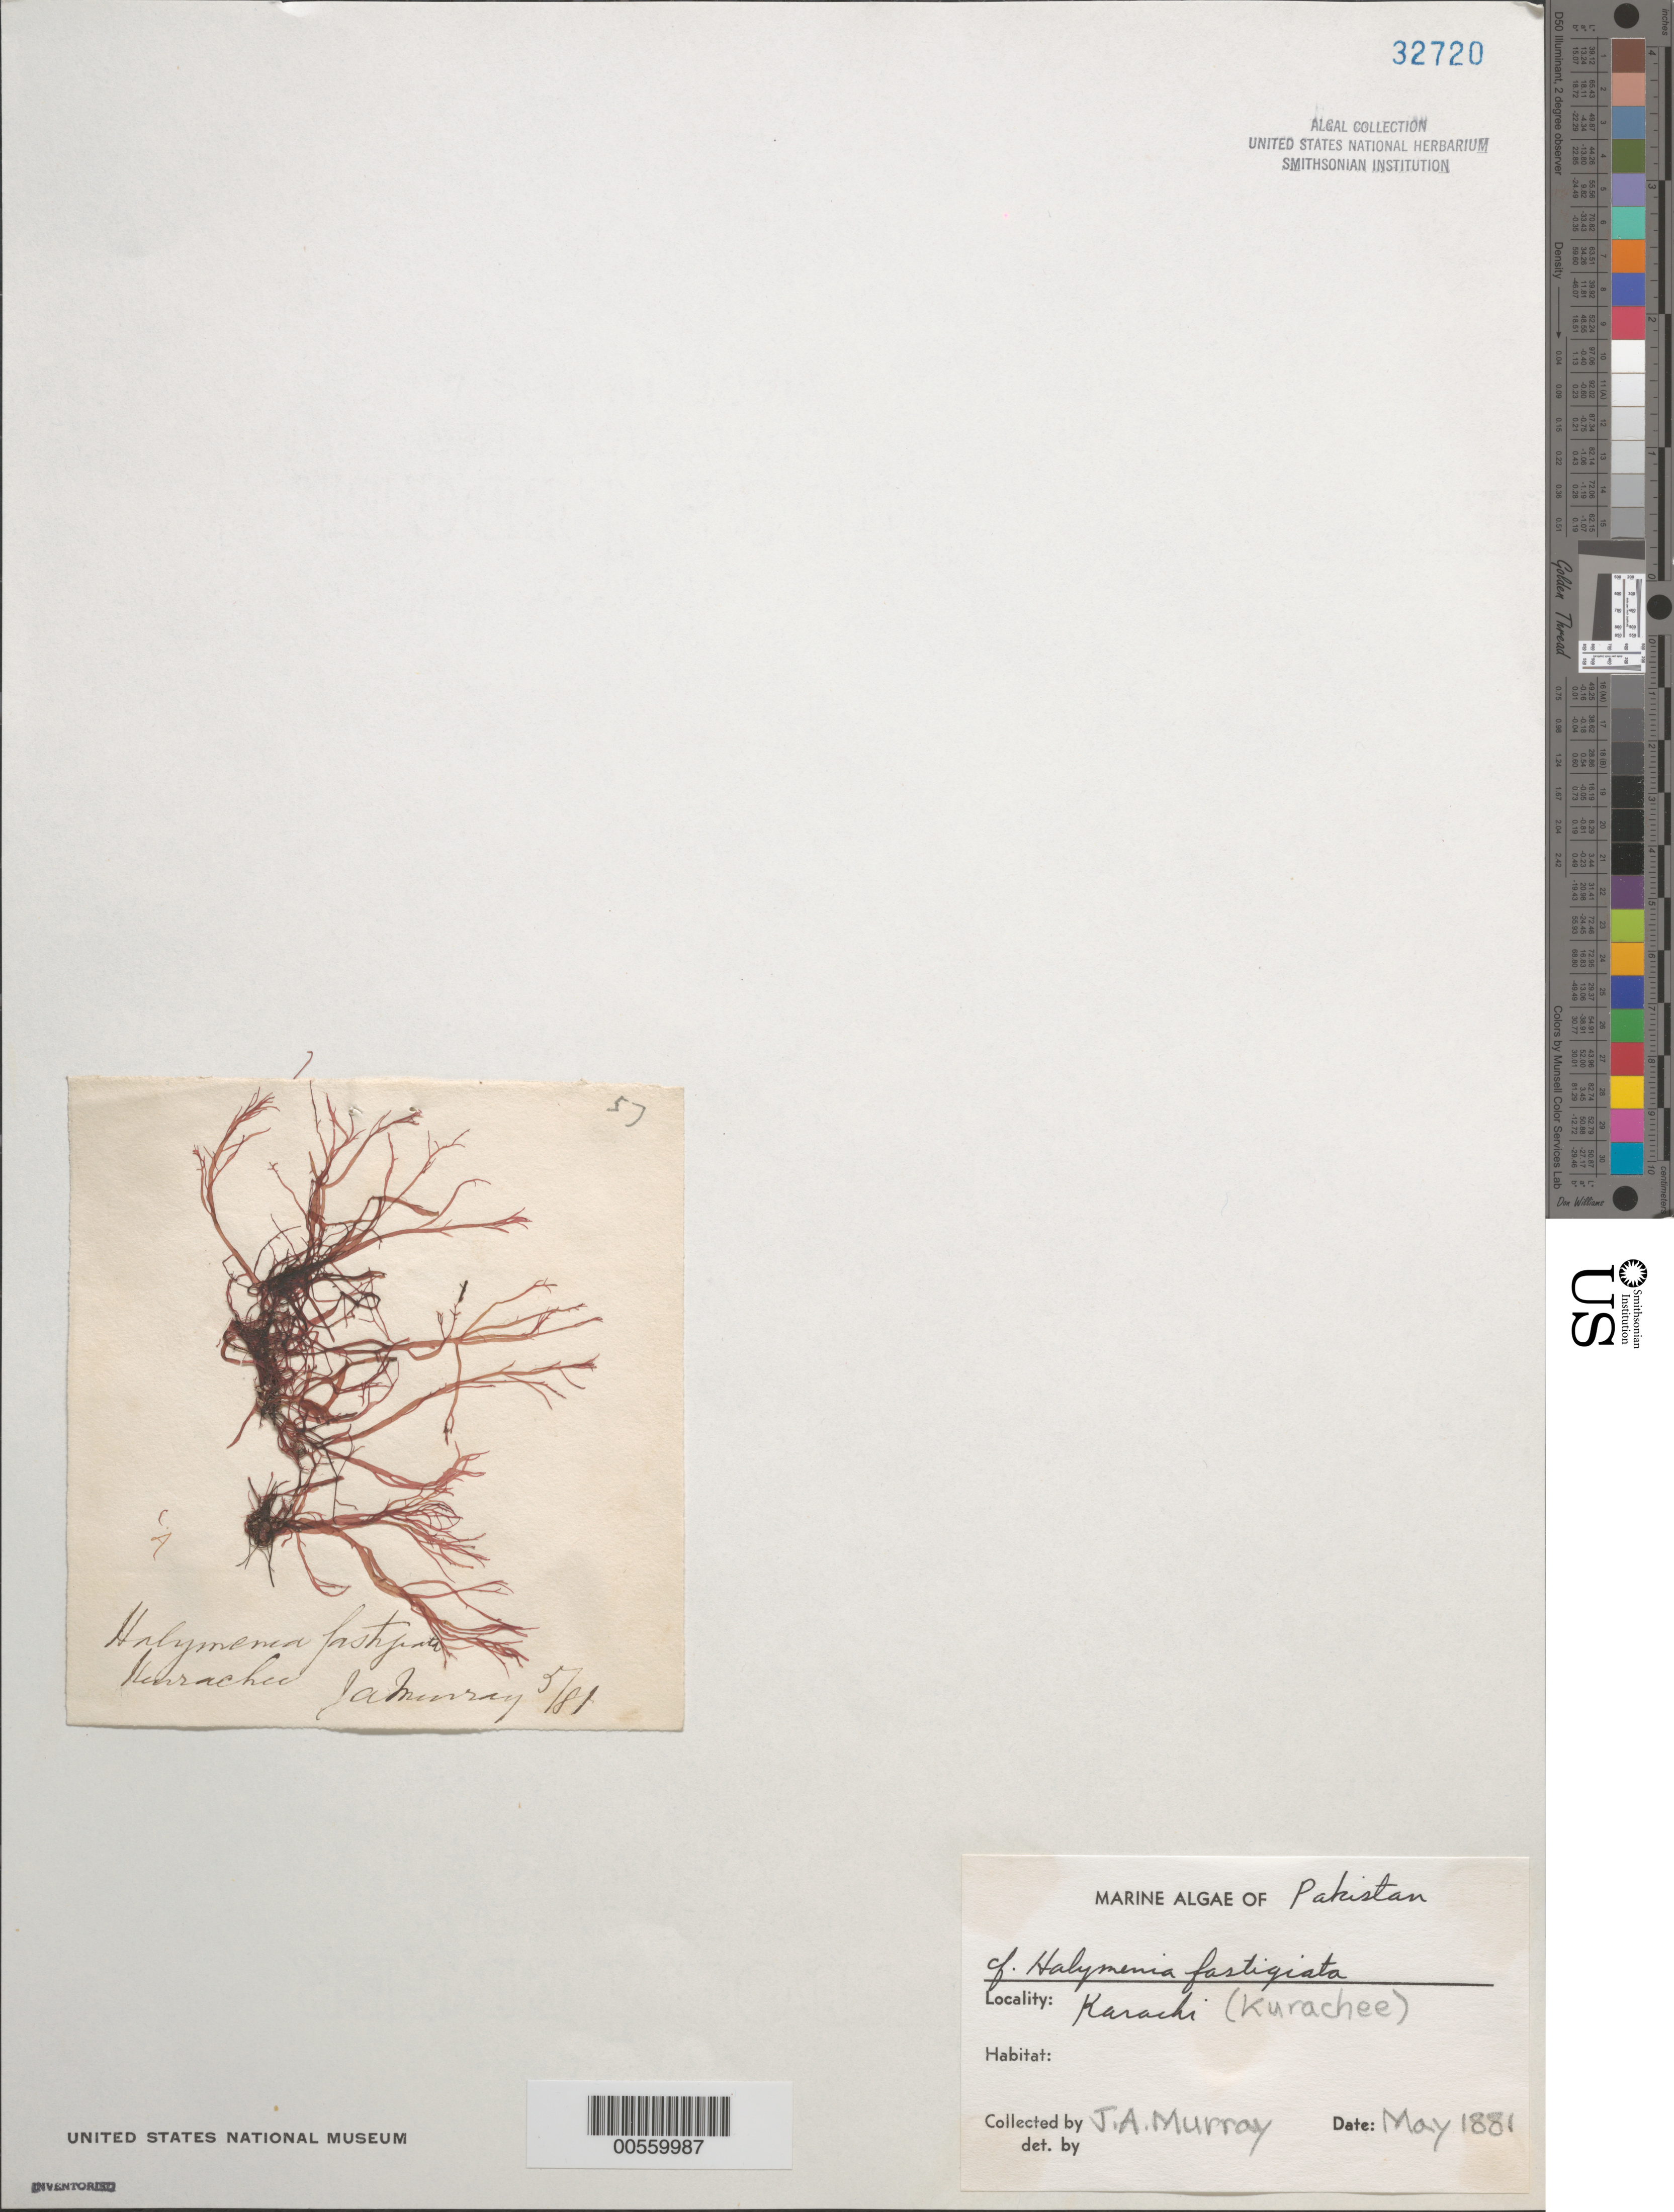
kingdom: Plantae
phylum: Rhodophyta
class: Florideophyceae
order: Halymeniales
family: Halymeniaceae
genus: Halymenia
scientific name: Halymenia elongata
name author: C. Agardh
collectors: J. A. Murray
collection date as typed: May 1881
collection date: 1881-05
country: Pakistan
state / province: Sindh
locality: Karachi (kurrachee)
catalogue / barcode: US 32720